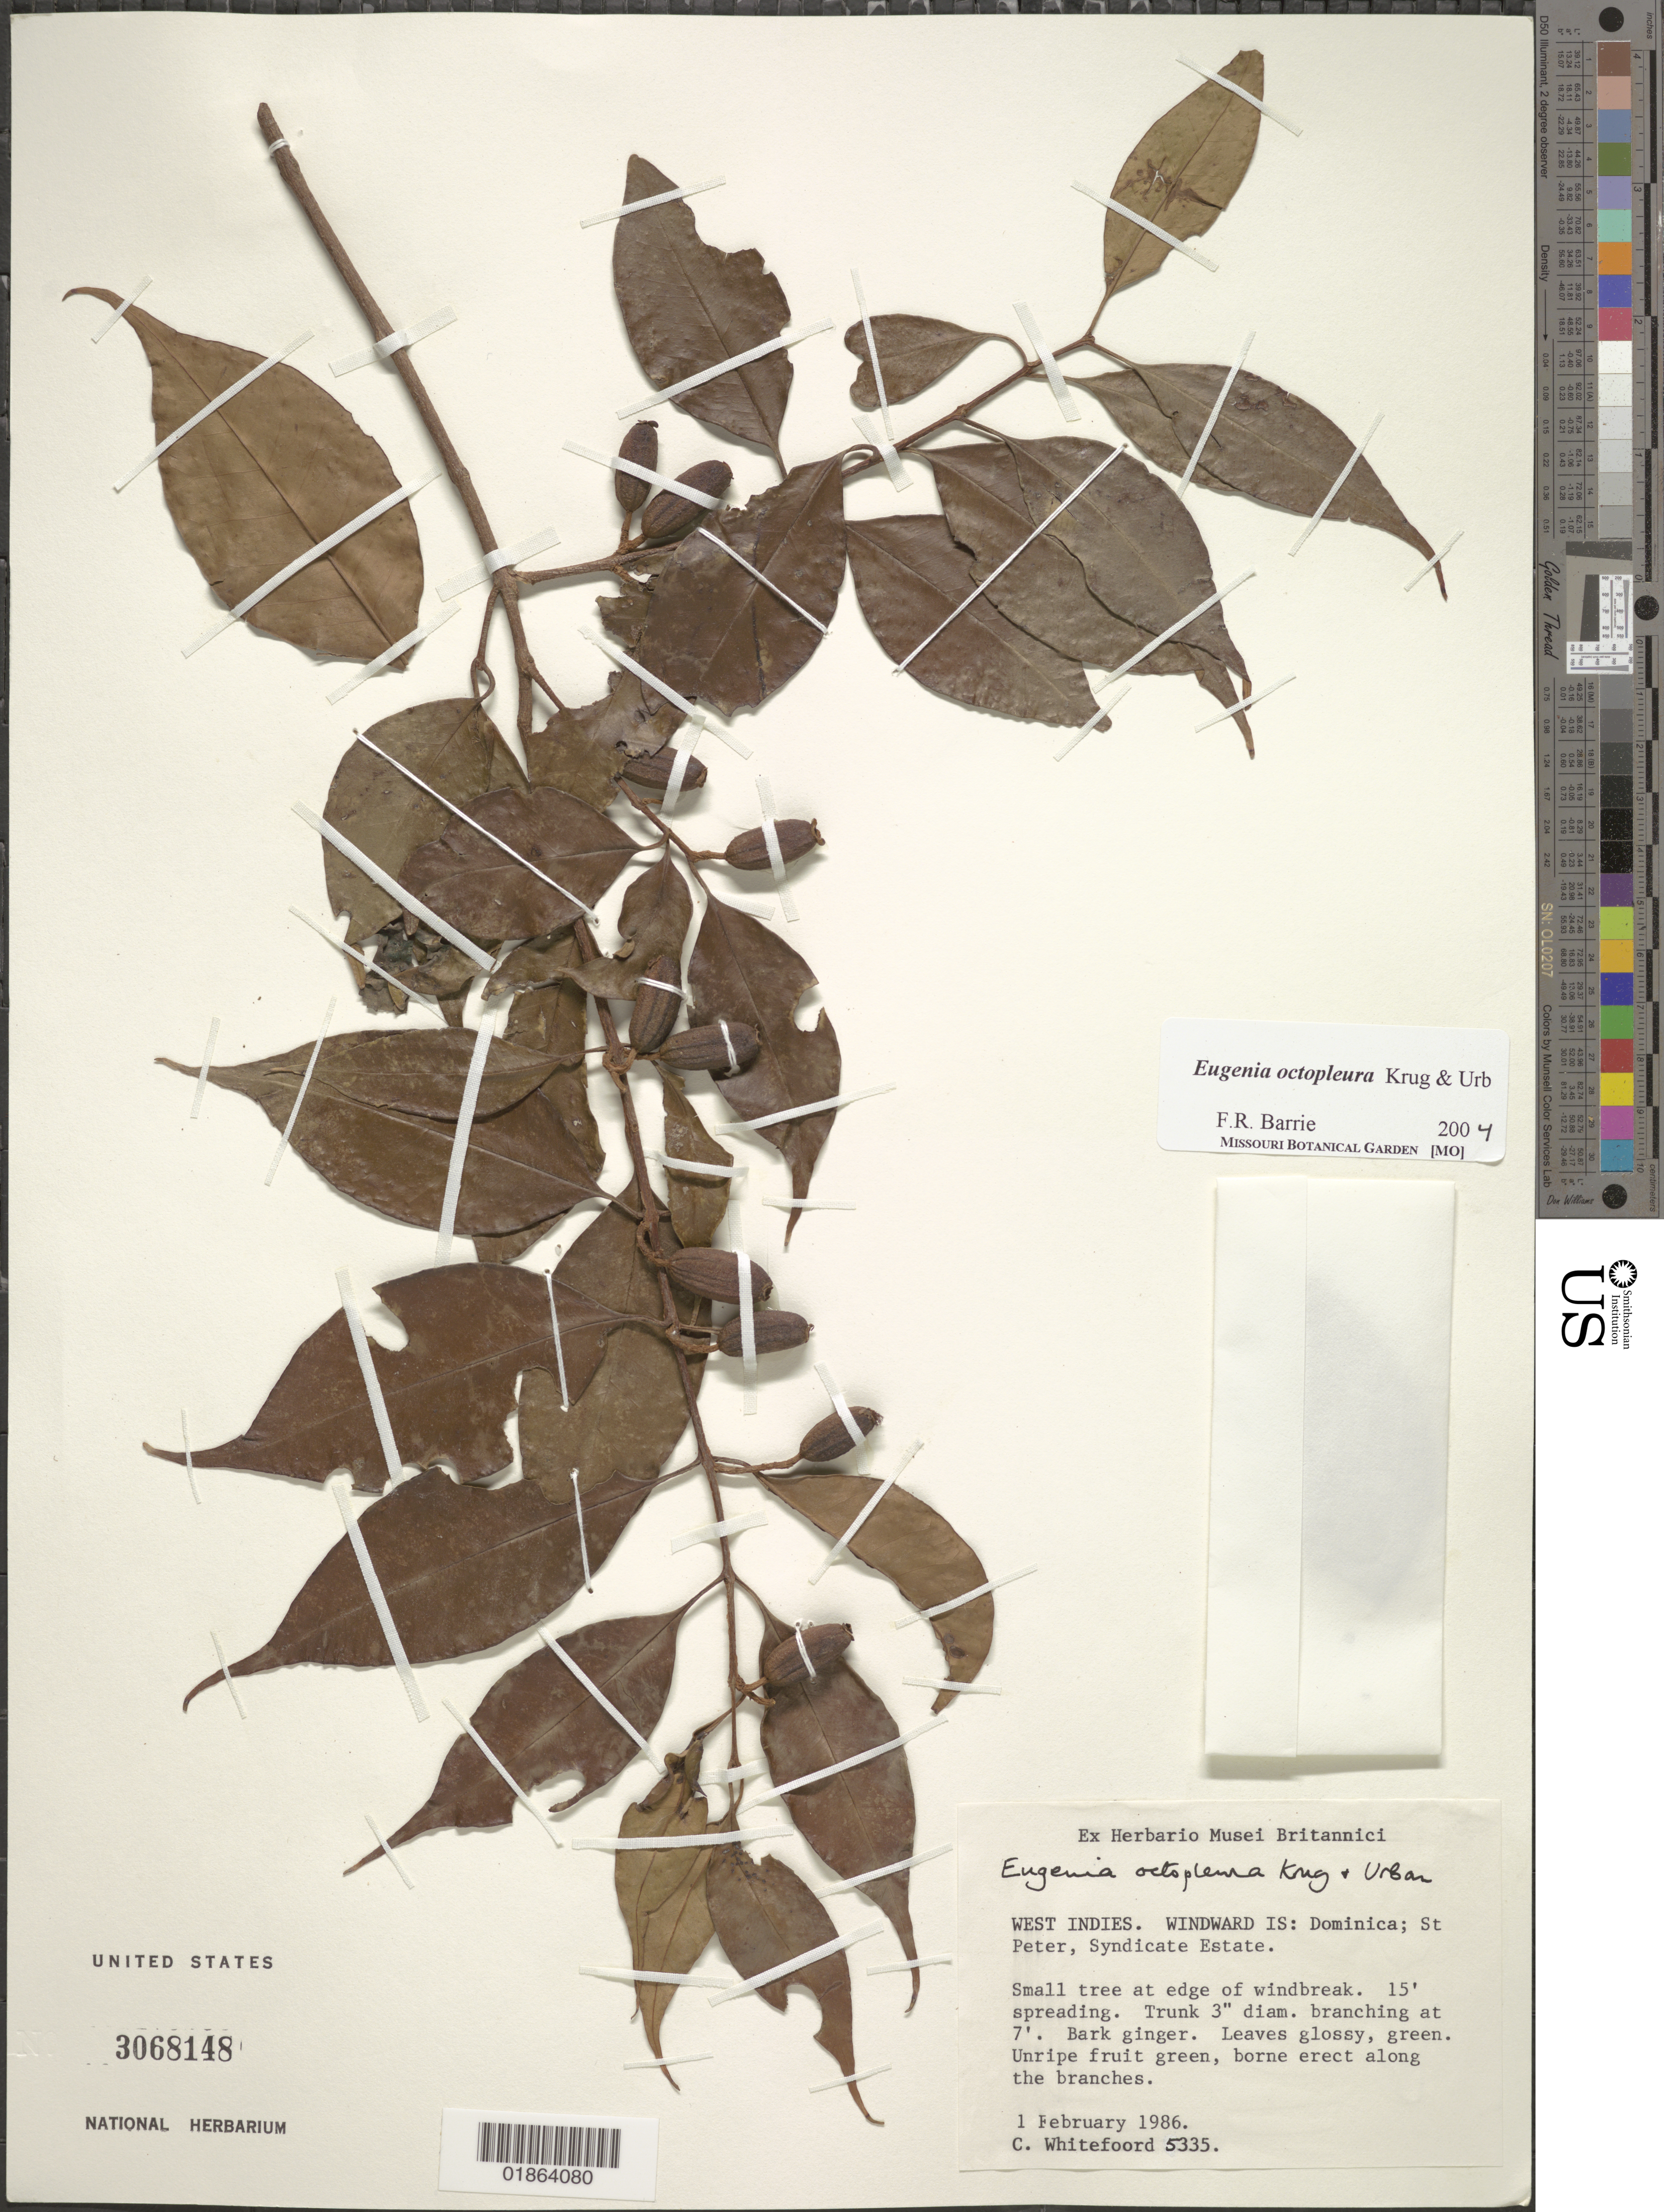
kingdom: Plantae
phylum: Tracheophyta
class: Magnoliopsida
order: Myrtales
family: Myrtaceae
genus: Eugenia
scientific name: Eugenia octopleura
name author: Krug & Urb.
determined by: Barrie, F. R.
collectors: C. Whitefoord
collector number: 5335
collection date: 1986-02-01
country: Dominica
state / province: St. Peter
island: Dominica I.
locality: Syndicate Estate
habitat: At edge of windbreak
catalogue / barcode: US 3068148